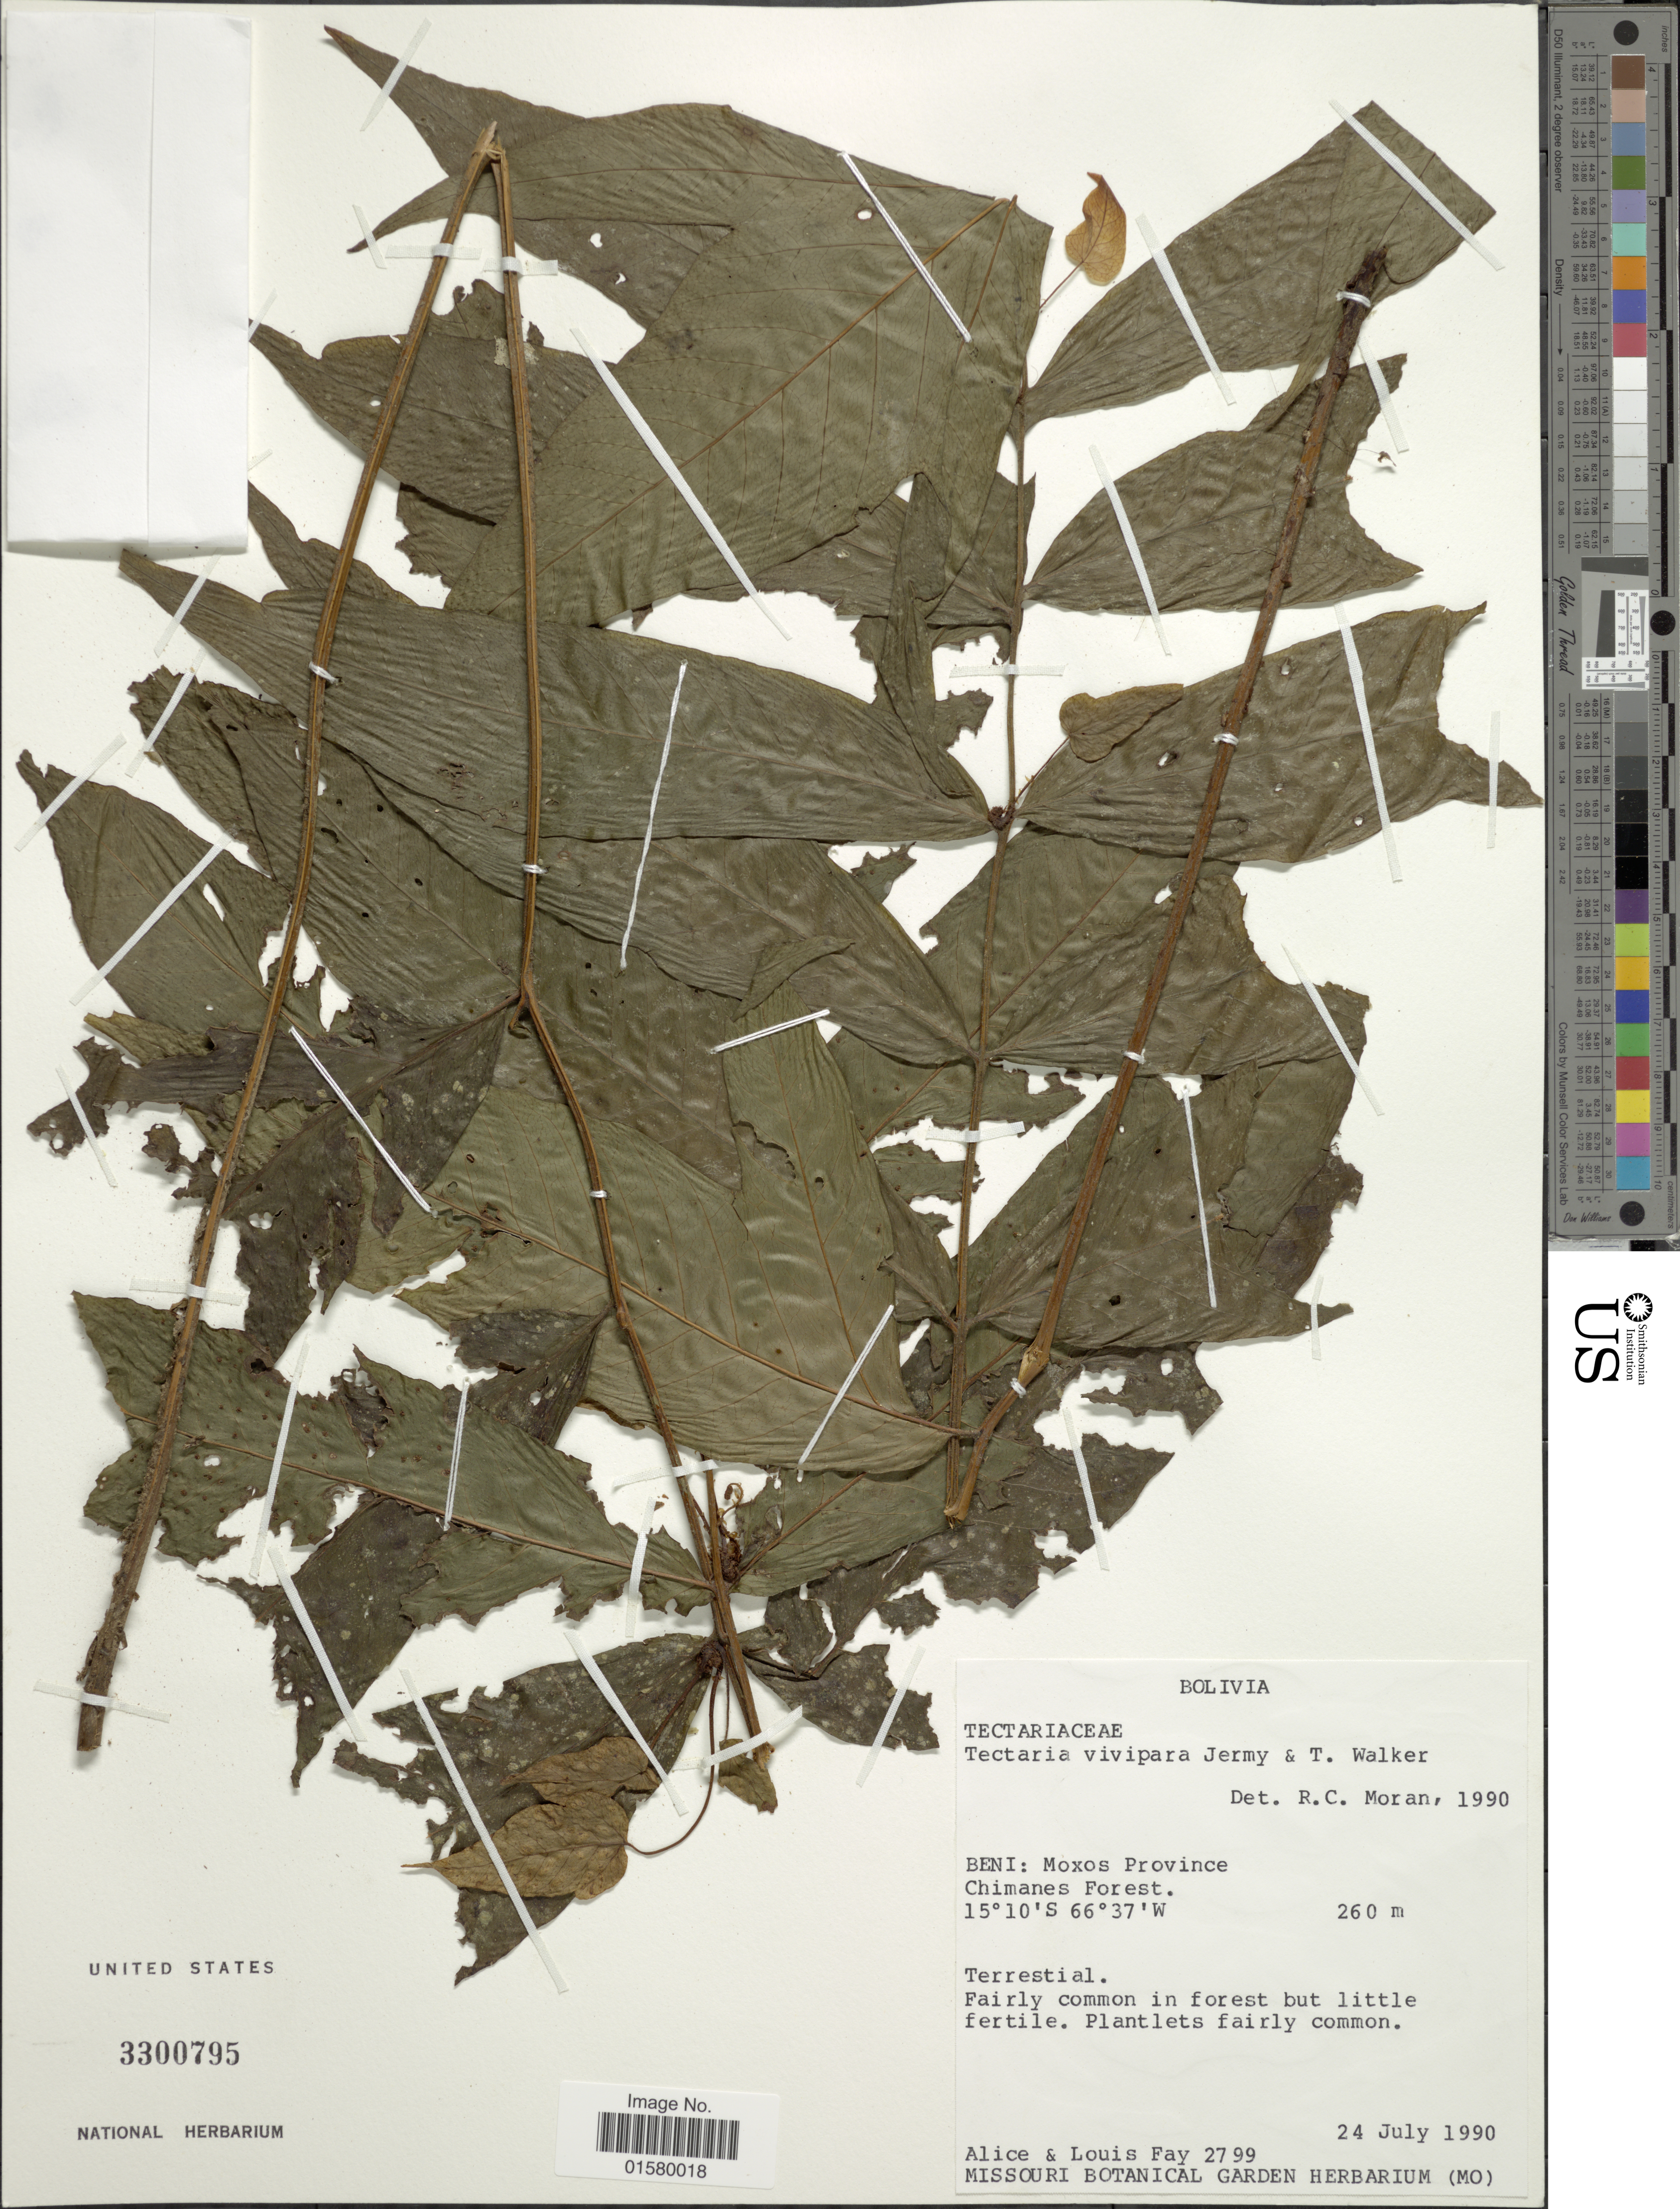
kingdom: Plantae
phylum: Tracheophyta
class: Polypodiopsida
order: Polypodiales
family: Tectariaceae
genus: Tectaria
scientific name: Tectaria vivipara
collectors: A. Fay & L. Fay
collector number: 2799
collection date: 1990-07-24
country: Bolivia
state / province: Beni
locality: Beni: Moxox Province, Chimanes Forest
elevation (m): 260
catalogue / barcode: US 3300795